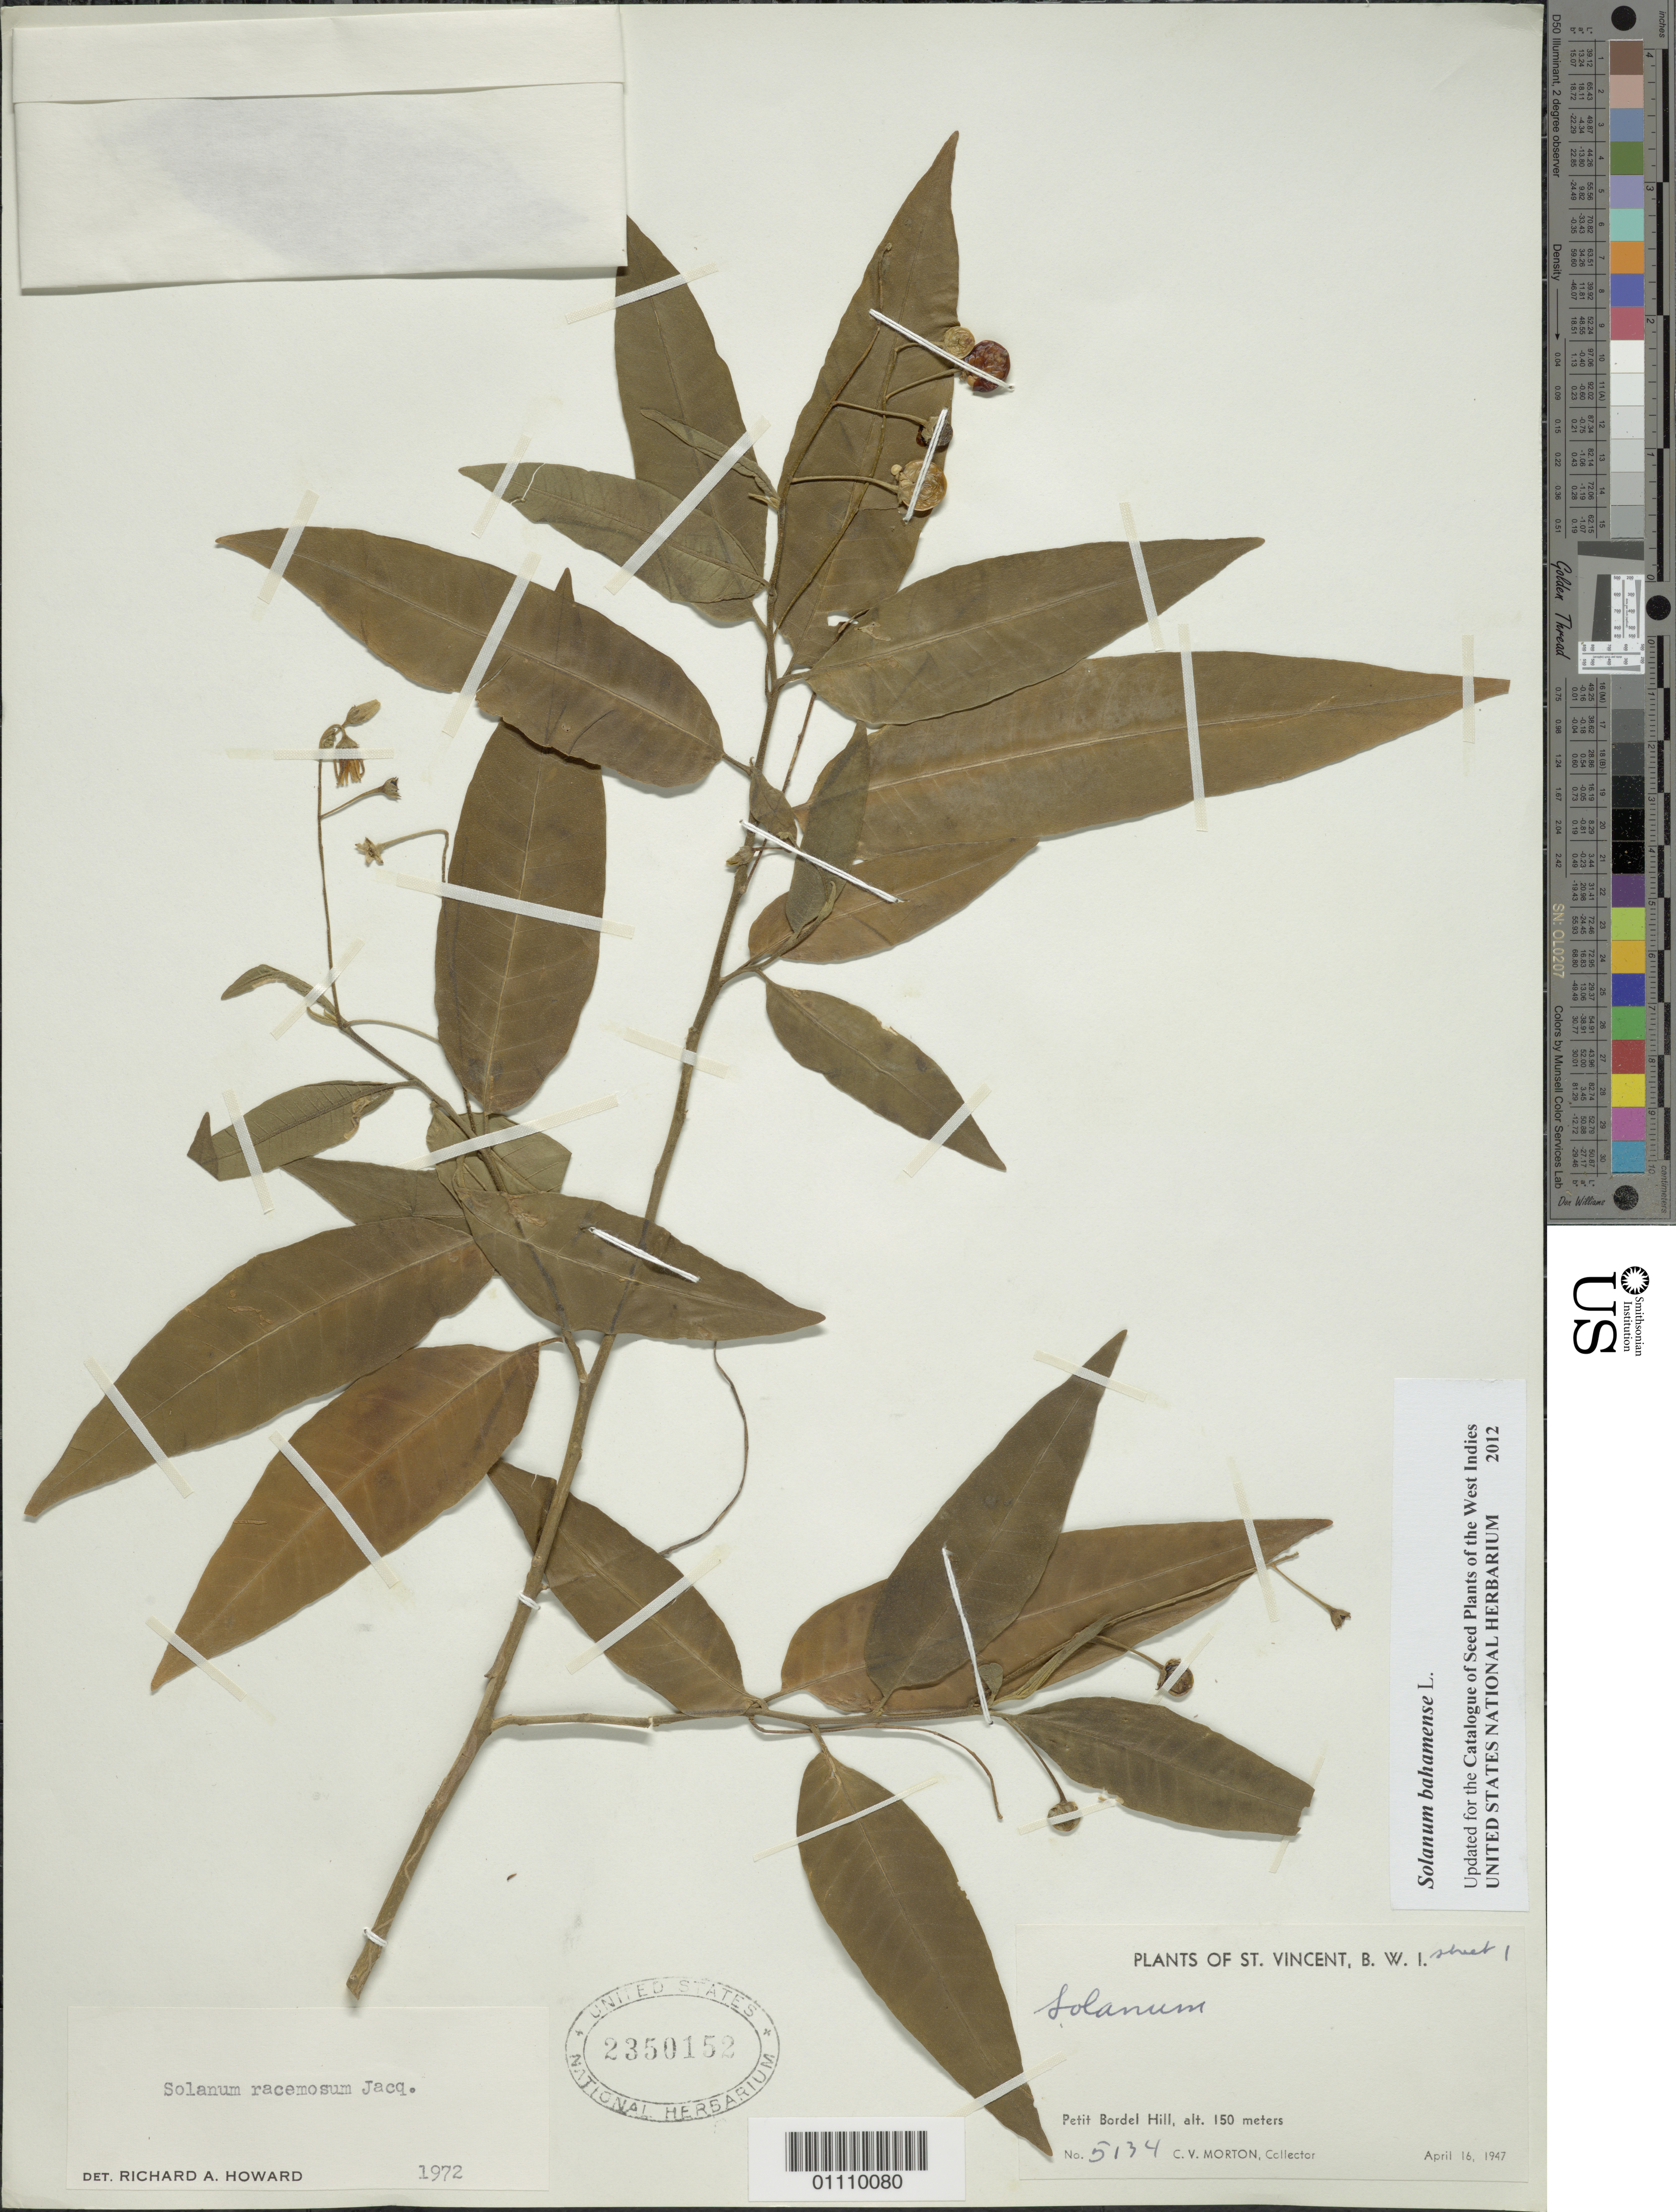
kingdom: Plantae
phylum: Tracheophyta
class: Magnoliopsida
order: Solanales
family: Solanaceae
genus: Solanum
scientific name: Solanum bahamense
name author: L.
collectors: C. V. Morton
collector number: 5134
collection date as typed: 16 Apr 1947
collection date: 1947-04-16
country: St. Vincent - Grenadines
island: St. Vincent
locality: Petit Bordel Hill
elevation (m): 150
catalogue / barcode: US 2350152